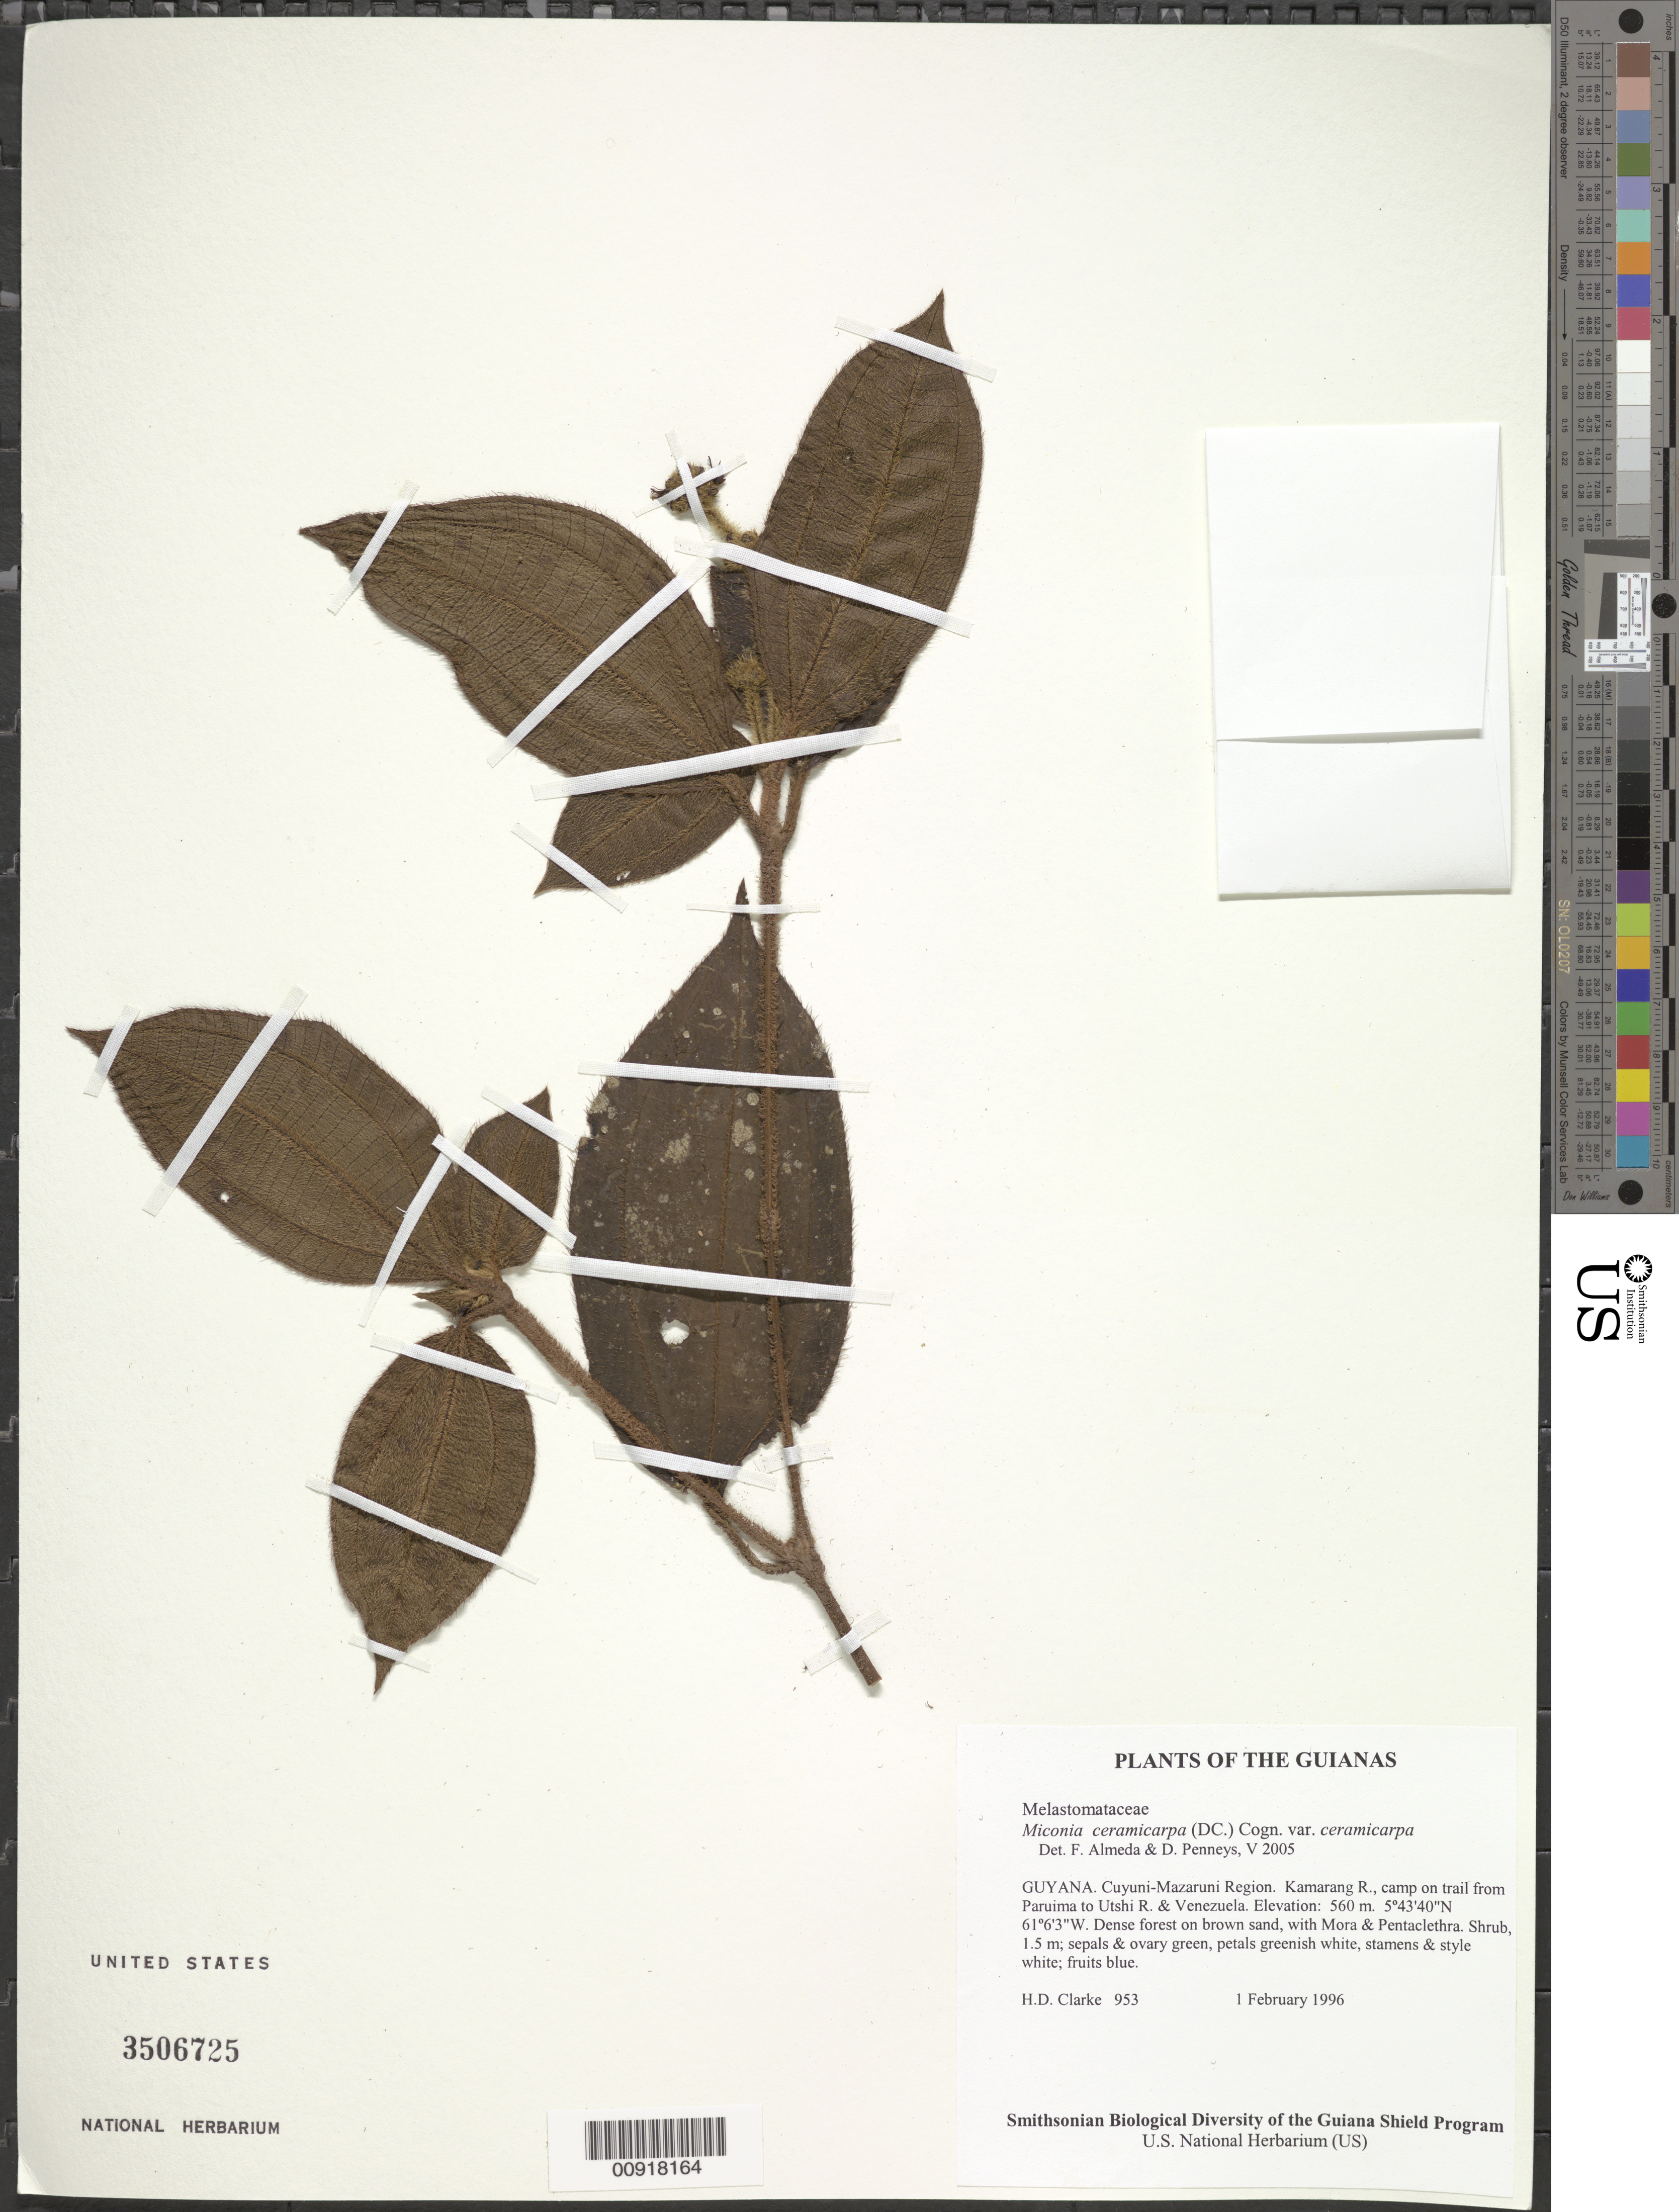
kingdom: Plantae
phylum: Tracheophyta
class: Magnoliopsida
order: Myrtales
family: Melastomataceae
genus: Miconia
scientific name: Miconia ceramicarpa var. ceramicarpa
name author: (DC.) Cogn.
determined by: Almeda, F.; Penneys, D. S.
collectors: H. D. Clarke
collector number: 953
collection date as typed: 1 February 1996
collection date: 1996-02-01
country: Guyana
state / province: Cuyuni-Mazaruni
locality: Kamarang R., camp on trail from Paruima to Utshi R. & Venezuela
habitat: Dense forest on brown sand, with Mora & Pentaclethra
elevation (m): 560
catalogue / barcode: US 3506725